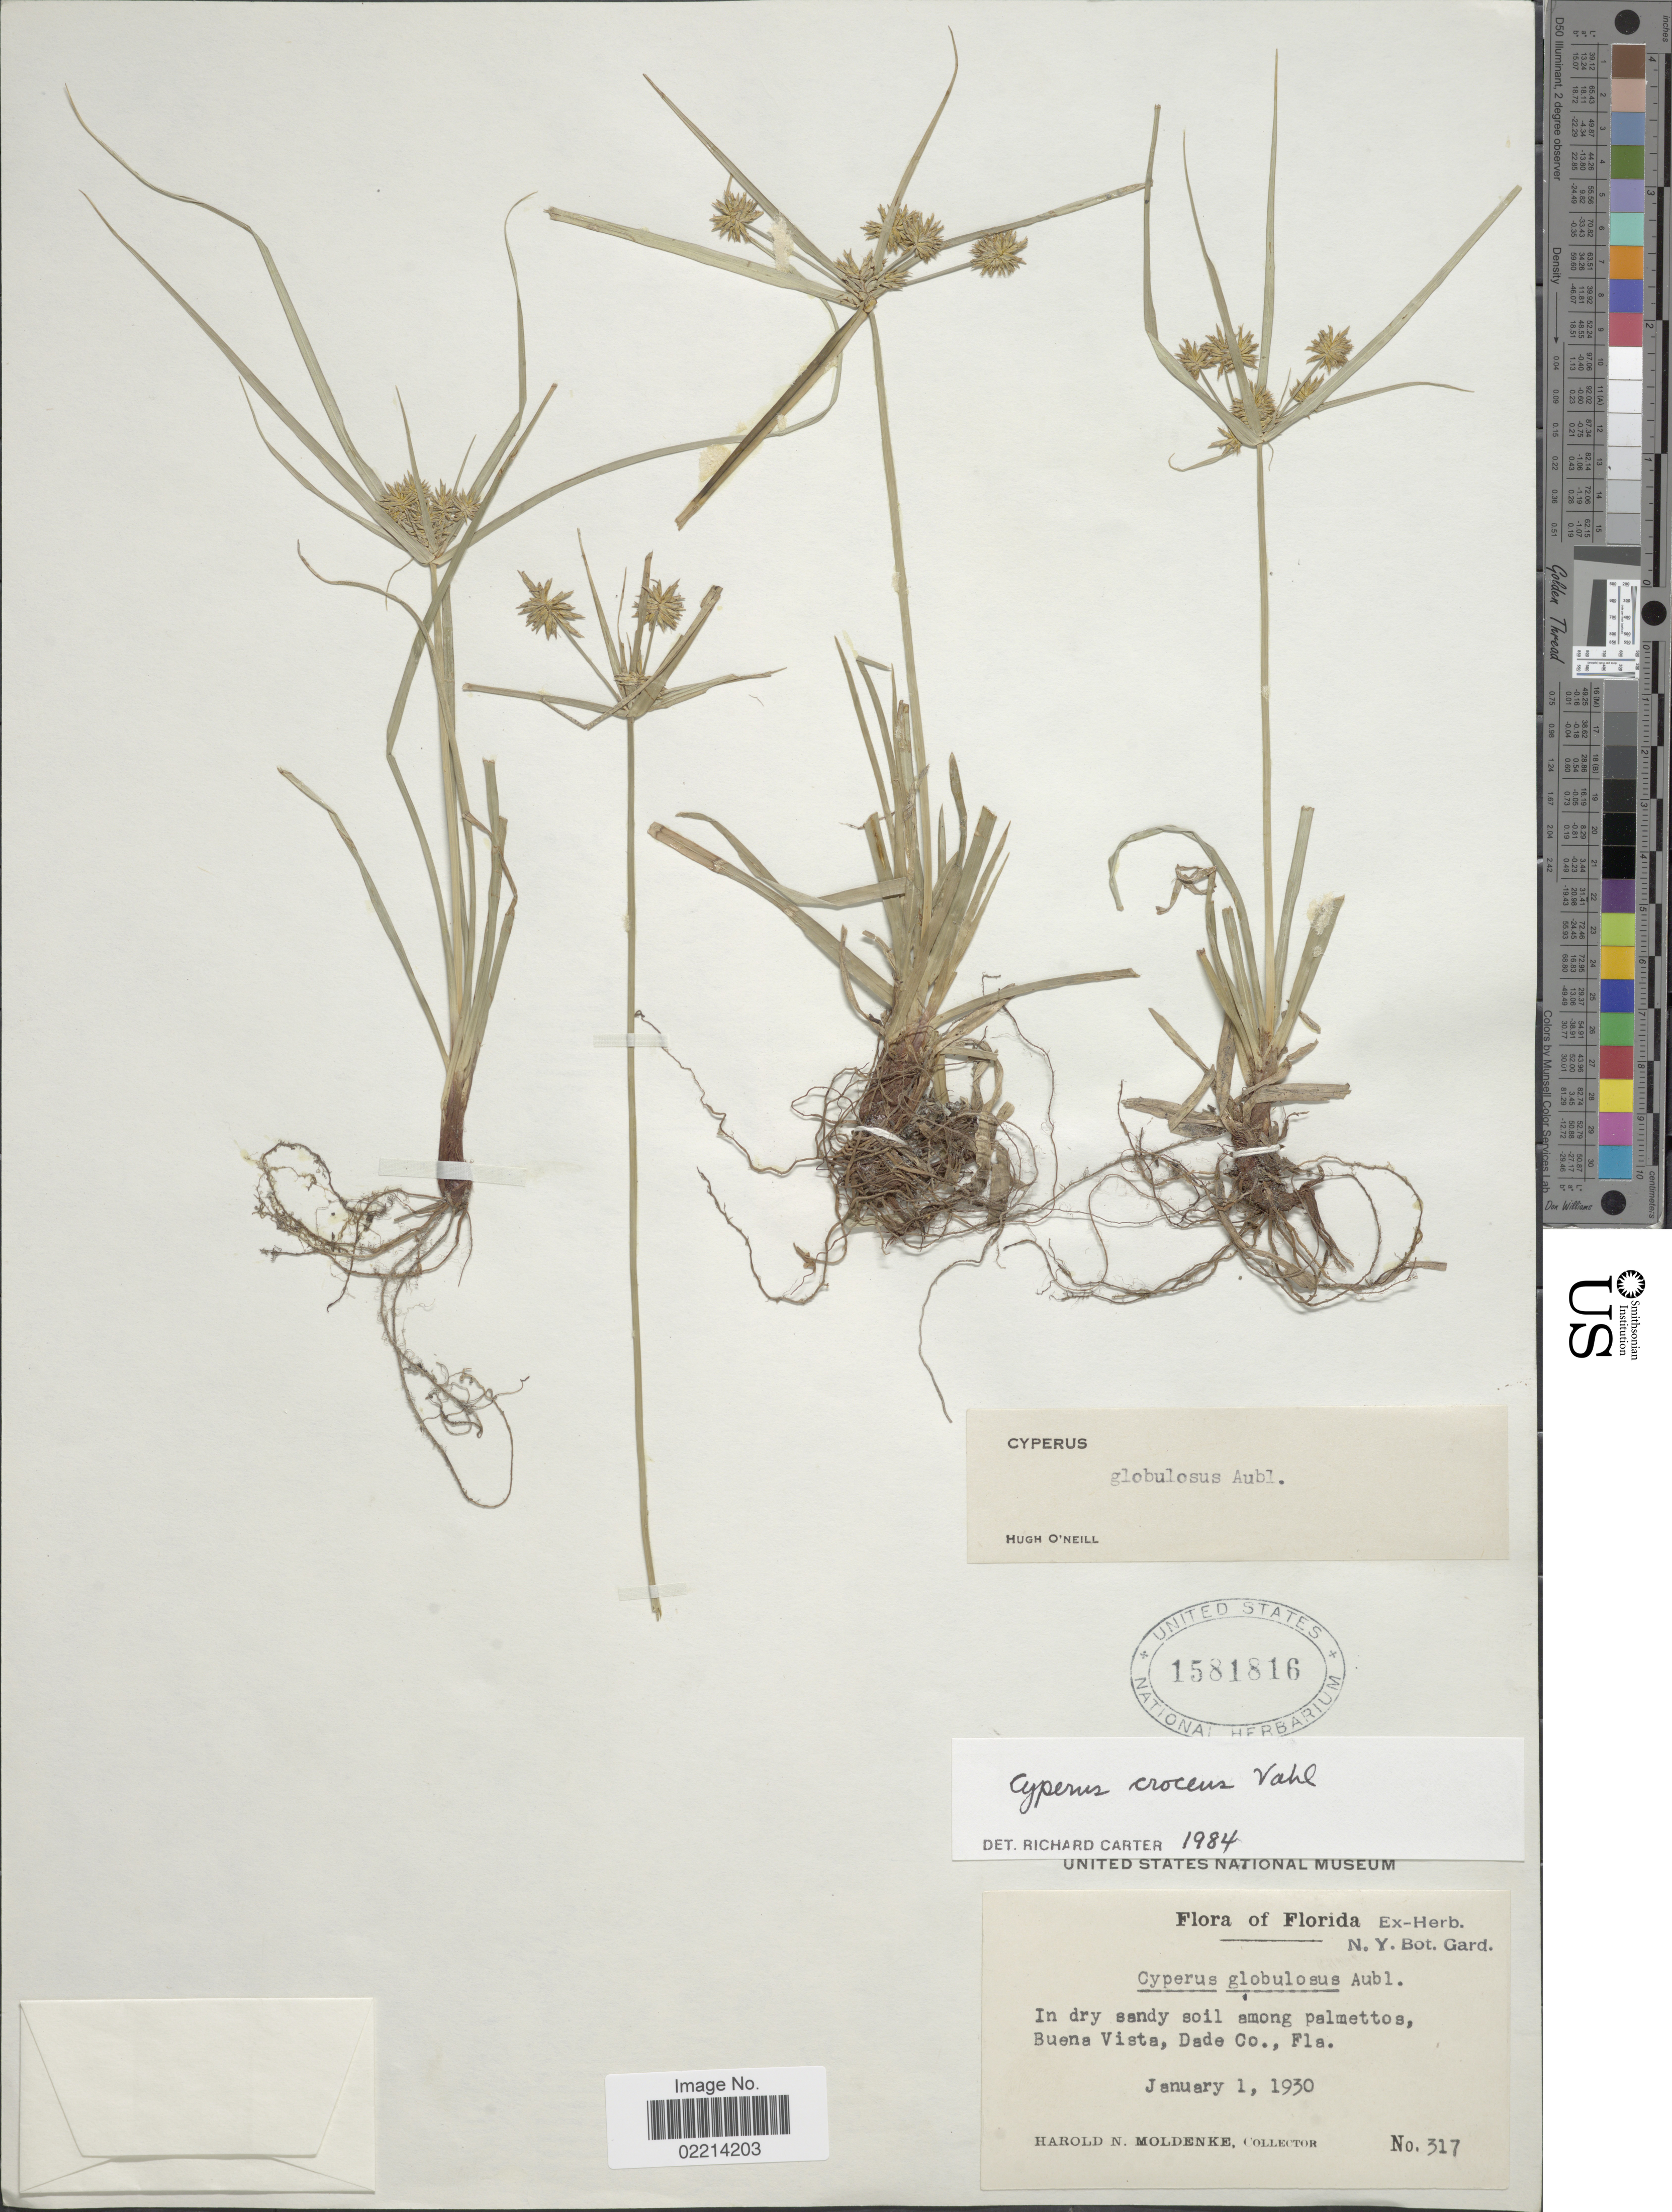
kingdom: Plantae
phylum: Tracheophyta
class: Liliopsida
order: Poales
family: Cyperaceae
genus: Cyperus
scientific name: Cyperus croceus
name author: Vahl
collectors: H. N. Moldenke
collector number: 317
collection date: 1930-01-01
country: United States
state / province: Florida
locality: In dry sandy soil among palmettos, Buena Vista, Dade Co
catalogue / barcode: US 1581816